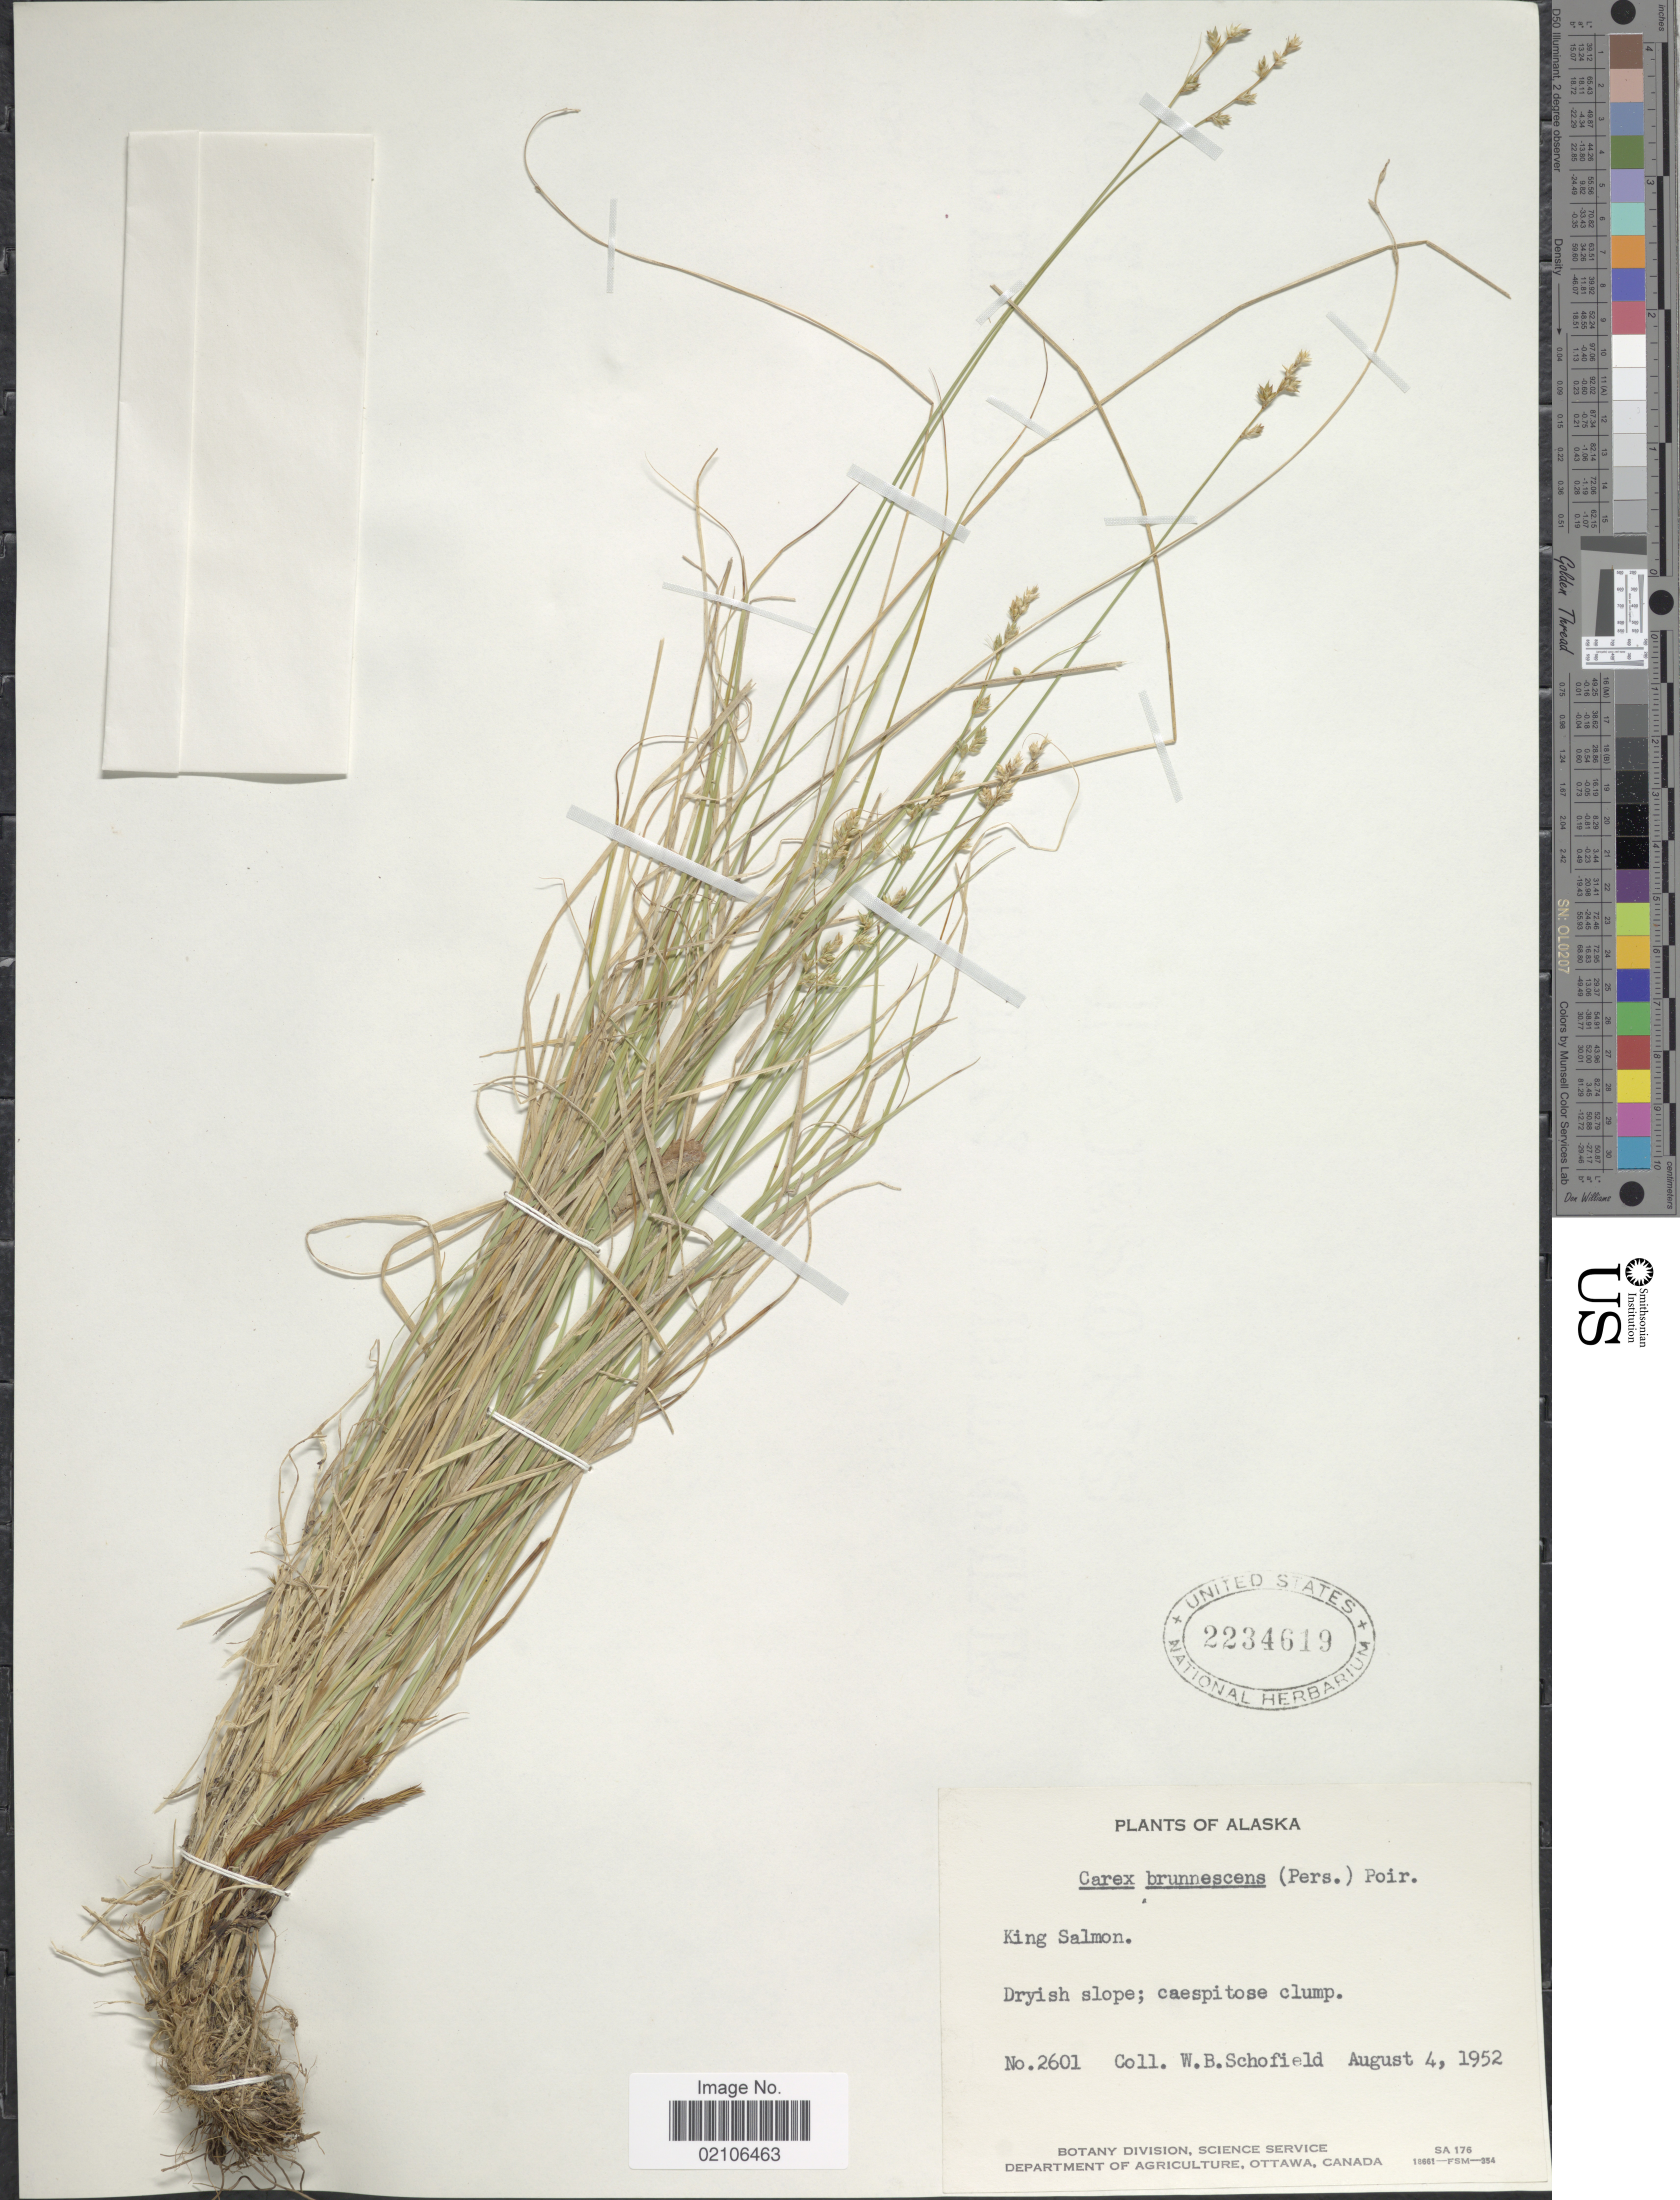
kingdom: Plantae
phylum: Tracheophyta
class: Liliopsida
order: Poales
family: Cyperaceae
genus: Carex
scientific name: Carex brunnescens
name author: (Pers.) Poir.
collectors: W. Schofield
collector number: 2601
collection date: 1952-08-04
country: United States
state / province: Alaska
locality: King Salmon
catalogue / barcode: US 2234619